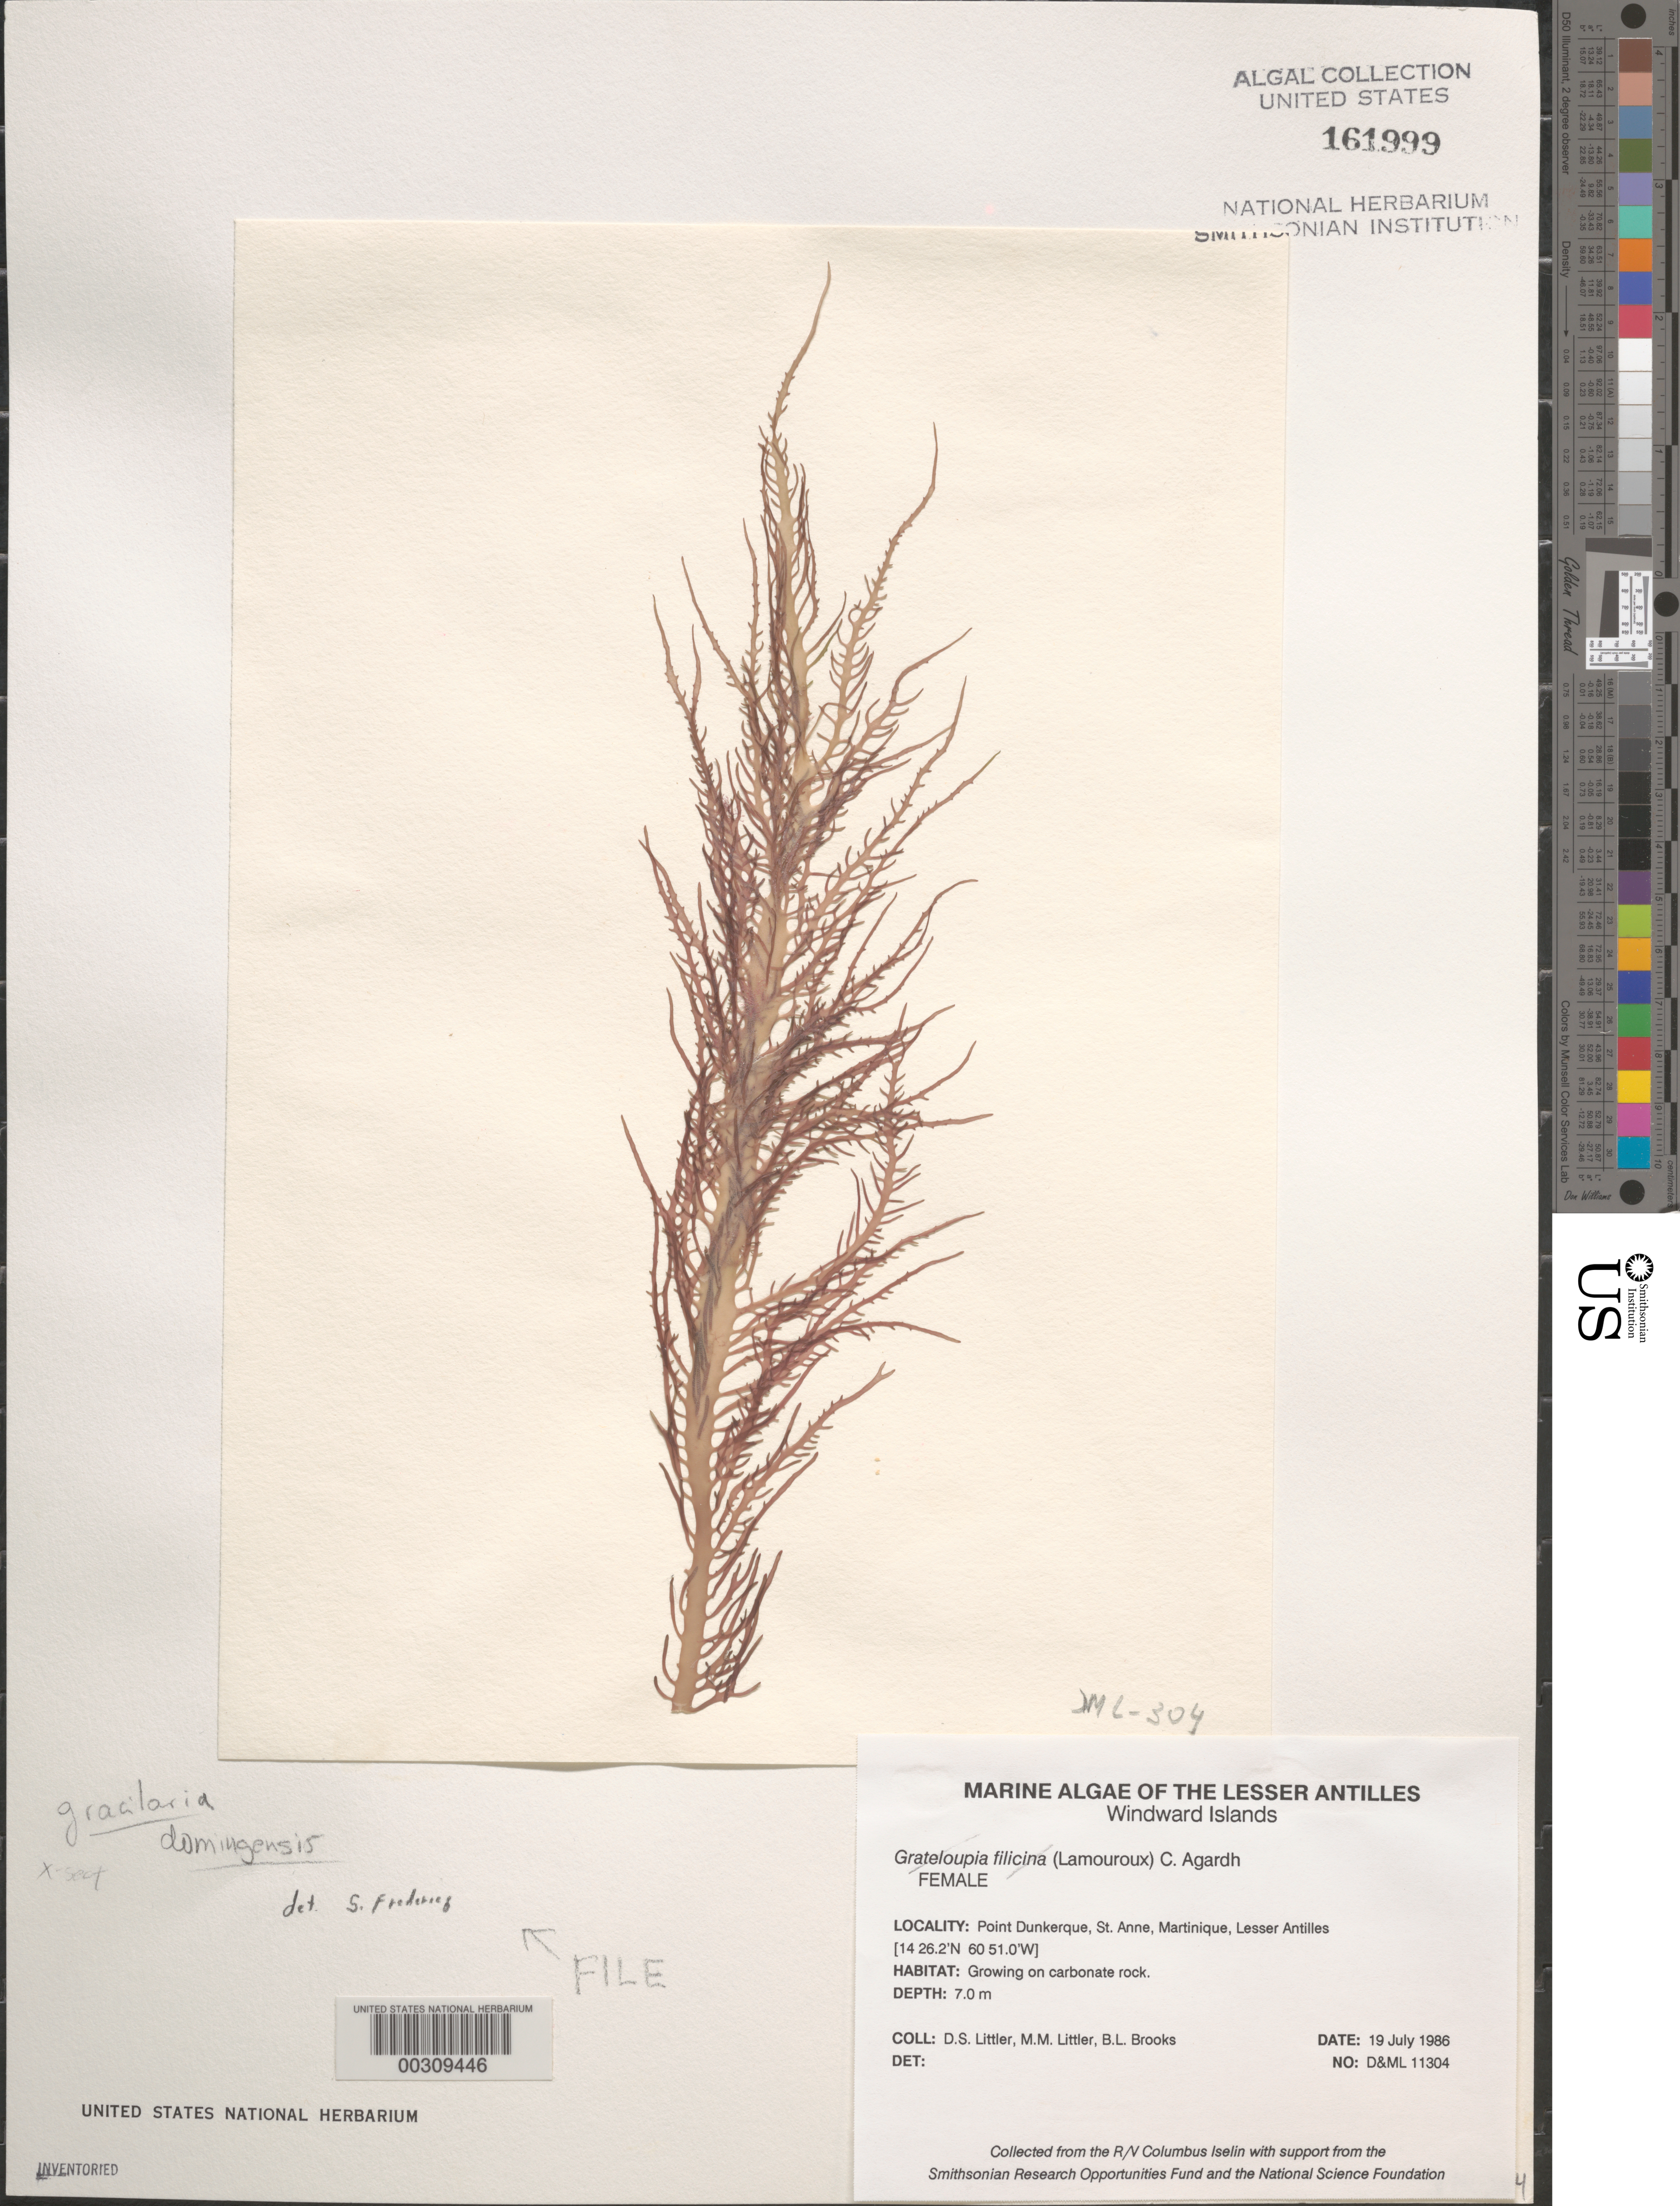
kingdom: Plantae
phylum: Rhodophyta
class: Florideophyceae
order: Gracilariales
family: Gracilariaceae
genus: Gracilaria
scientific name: Gracilaria domingensis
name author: (Kütz.) O.G. Sond. in Dickie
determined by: Fredericq, S.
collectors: D. S. Littler, M. M. Littler & B. Brooks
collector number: D&ML 11304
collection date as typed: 19 Jul 1986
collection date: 1986-07-19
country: Martinique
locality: Pointe Dunkerque, St. Anne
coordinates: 14 26.2'N, 60 51.0'W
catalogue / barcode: US 161999